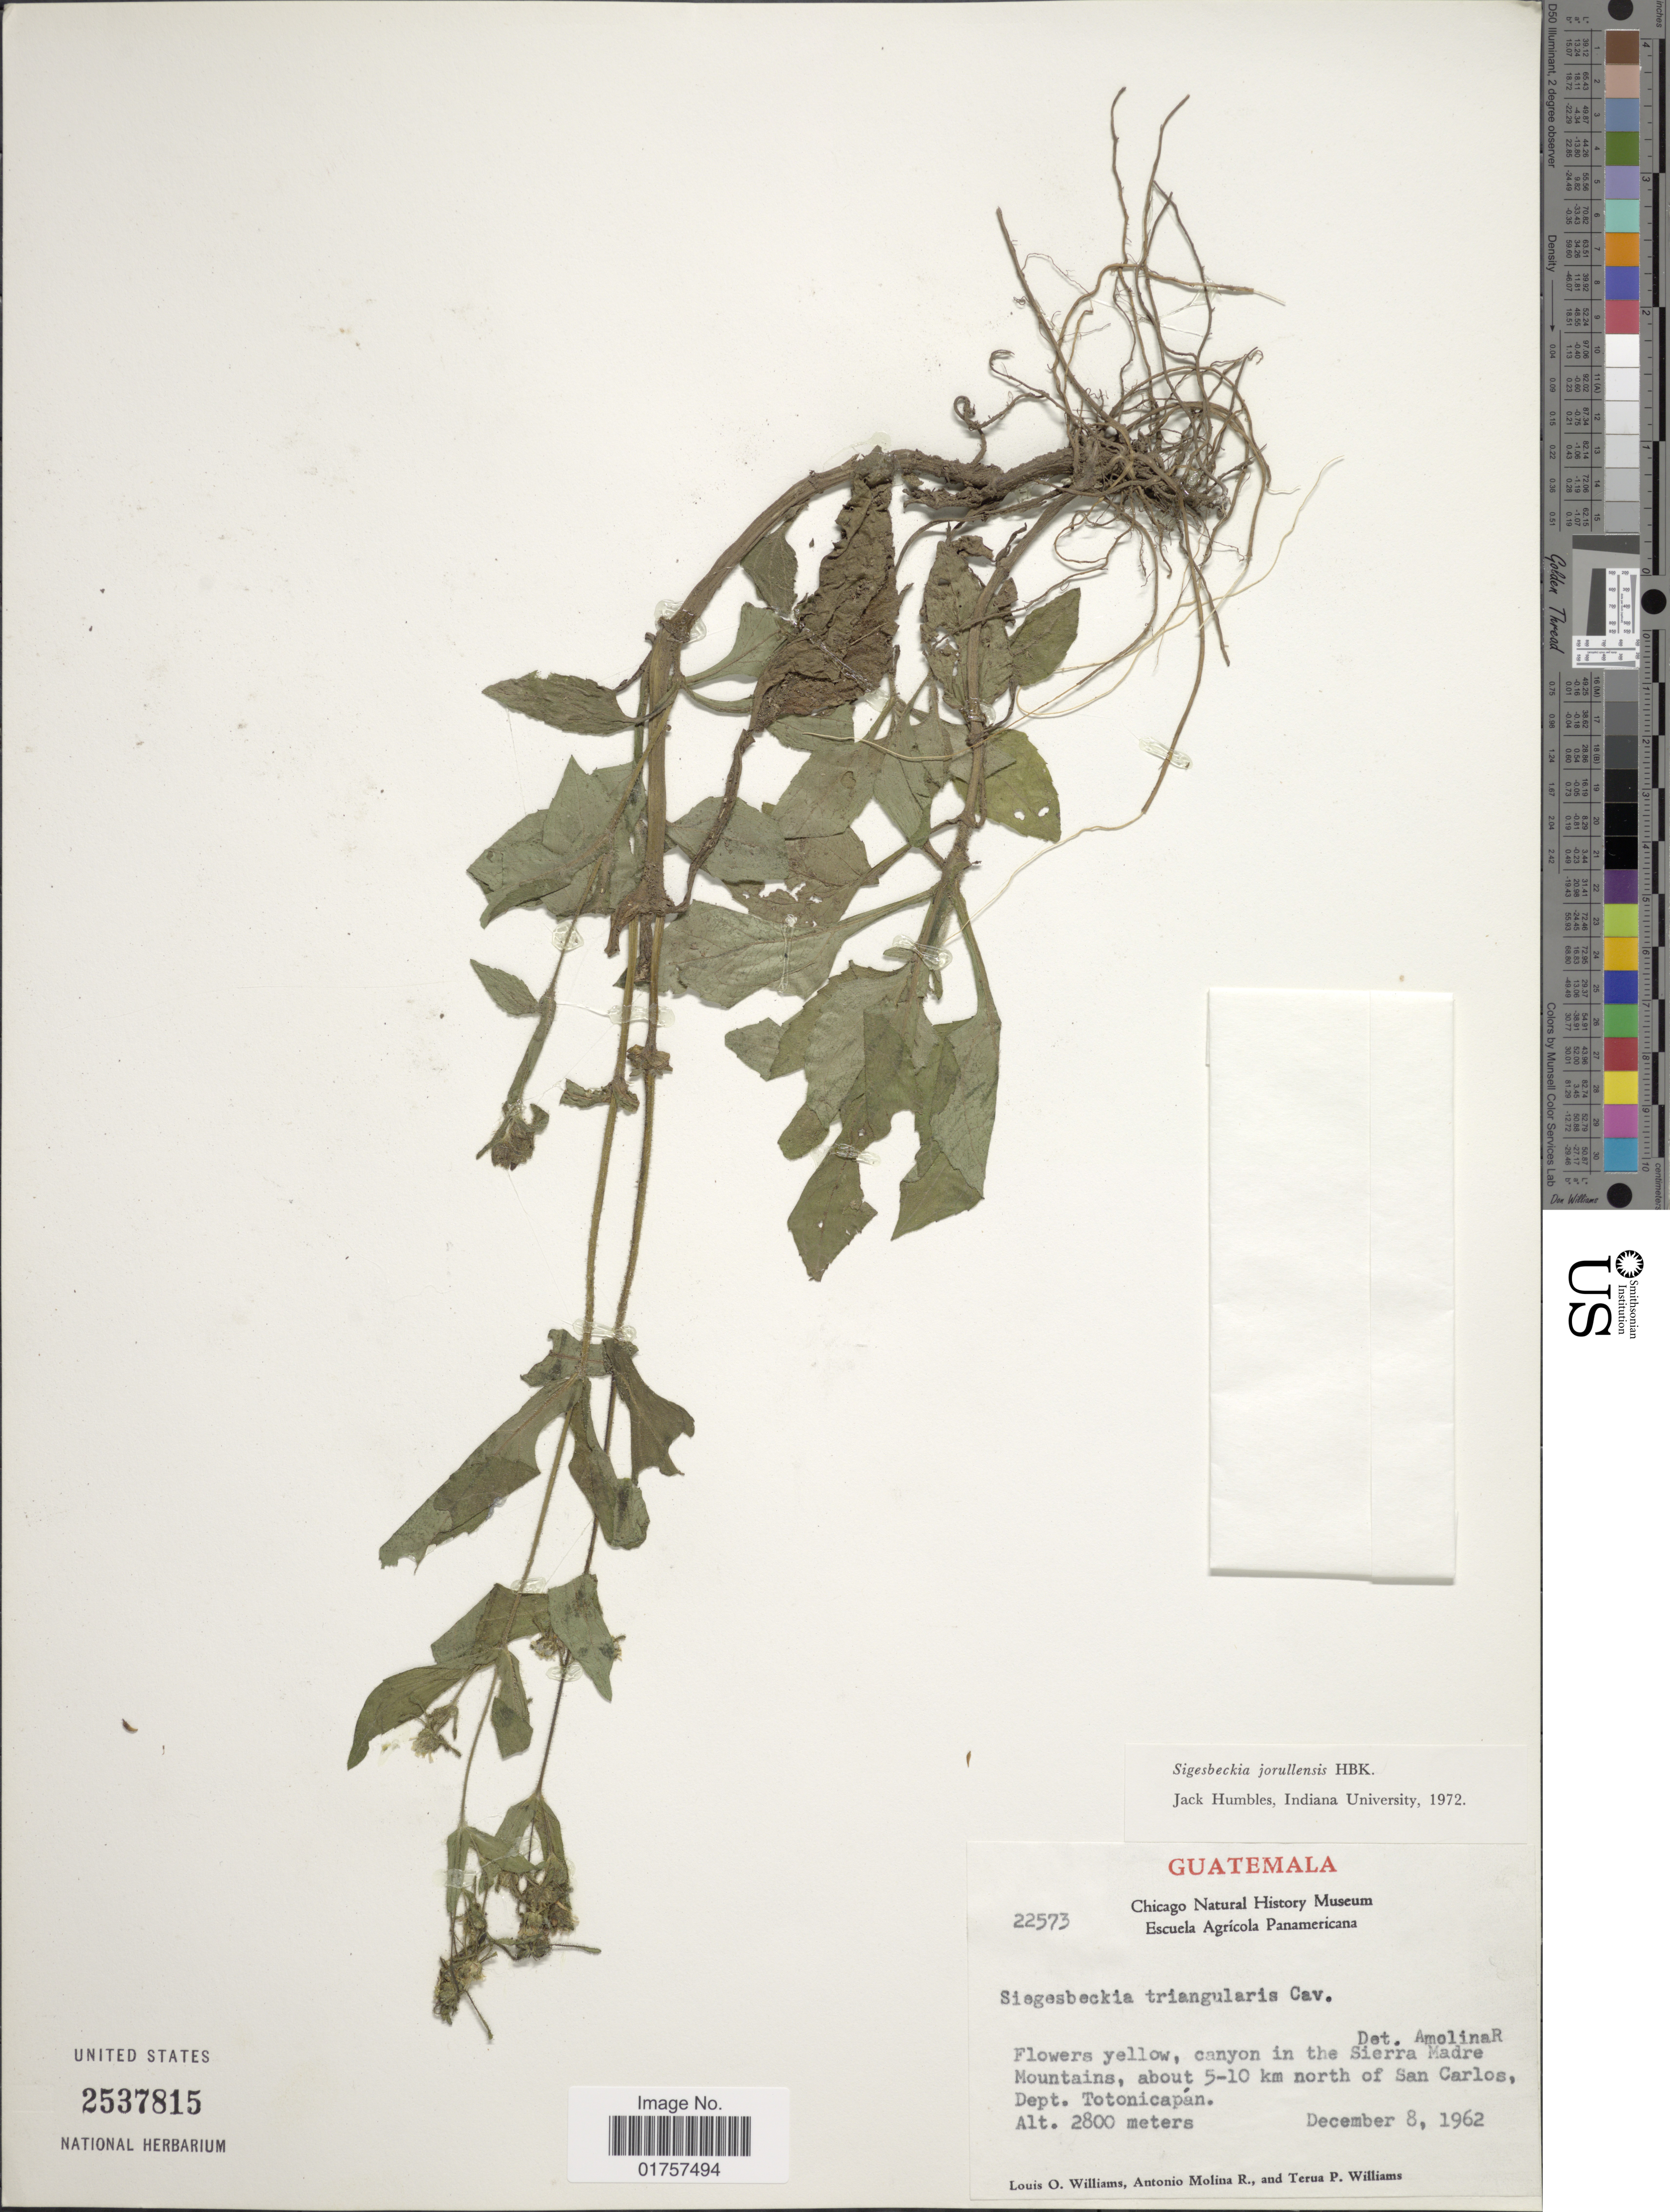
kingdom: Plantae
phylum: Tracheophyta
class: Magnoliopsida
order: Asterales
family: Asteraceae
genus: Sigesbeckia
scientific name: Sigesbeckia jorullensis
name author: Kunth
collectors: L. O. Williams, A. Molina R. & T. P. Williams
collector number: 22573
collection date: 1962-12-08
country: Guatemala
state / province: Totonicapan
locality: Canyon in the Sierra Madre Mountains, about 5-10 km north of San Carlos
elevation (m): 2800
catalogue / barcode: US 2537815